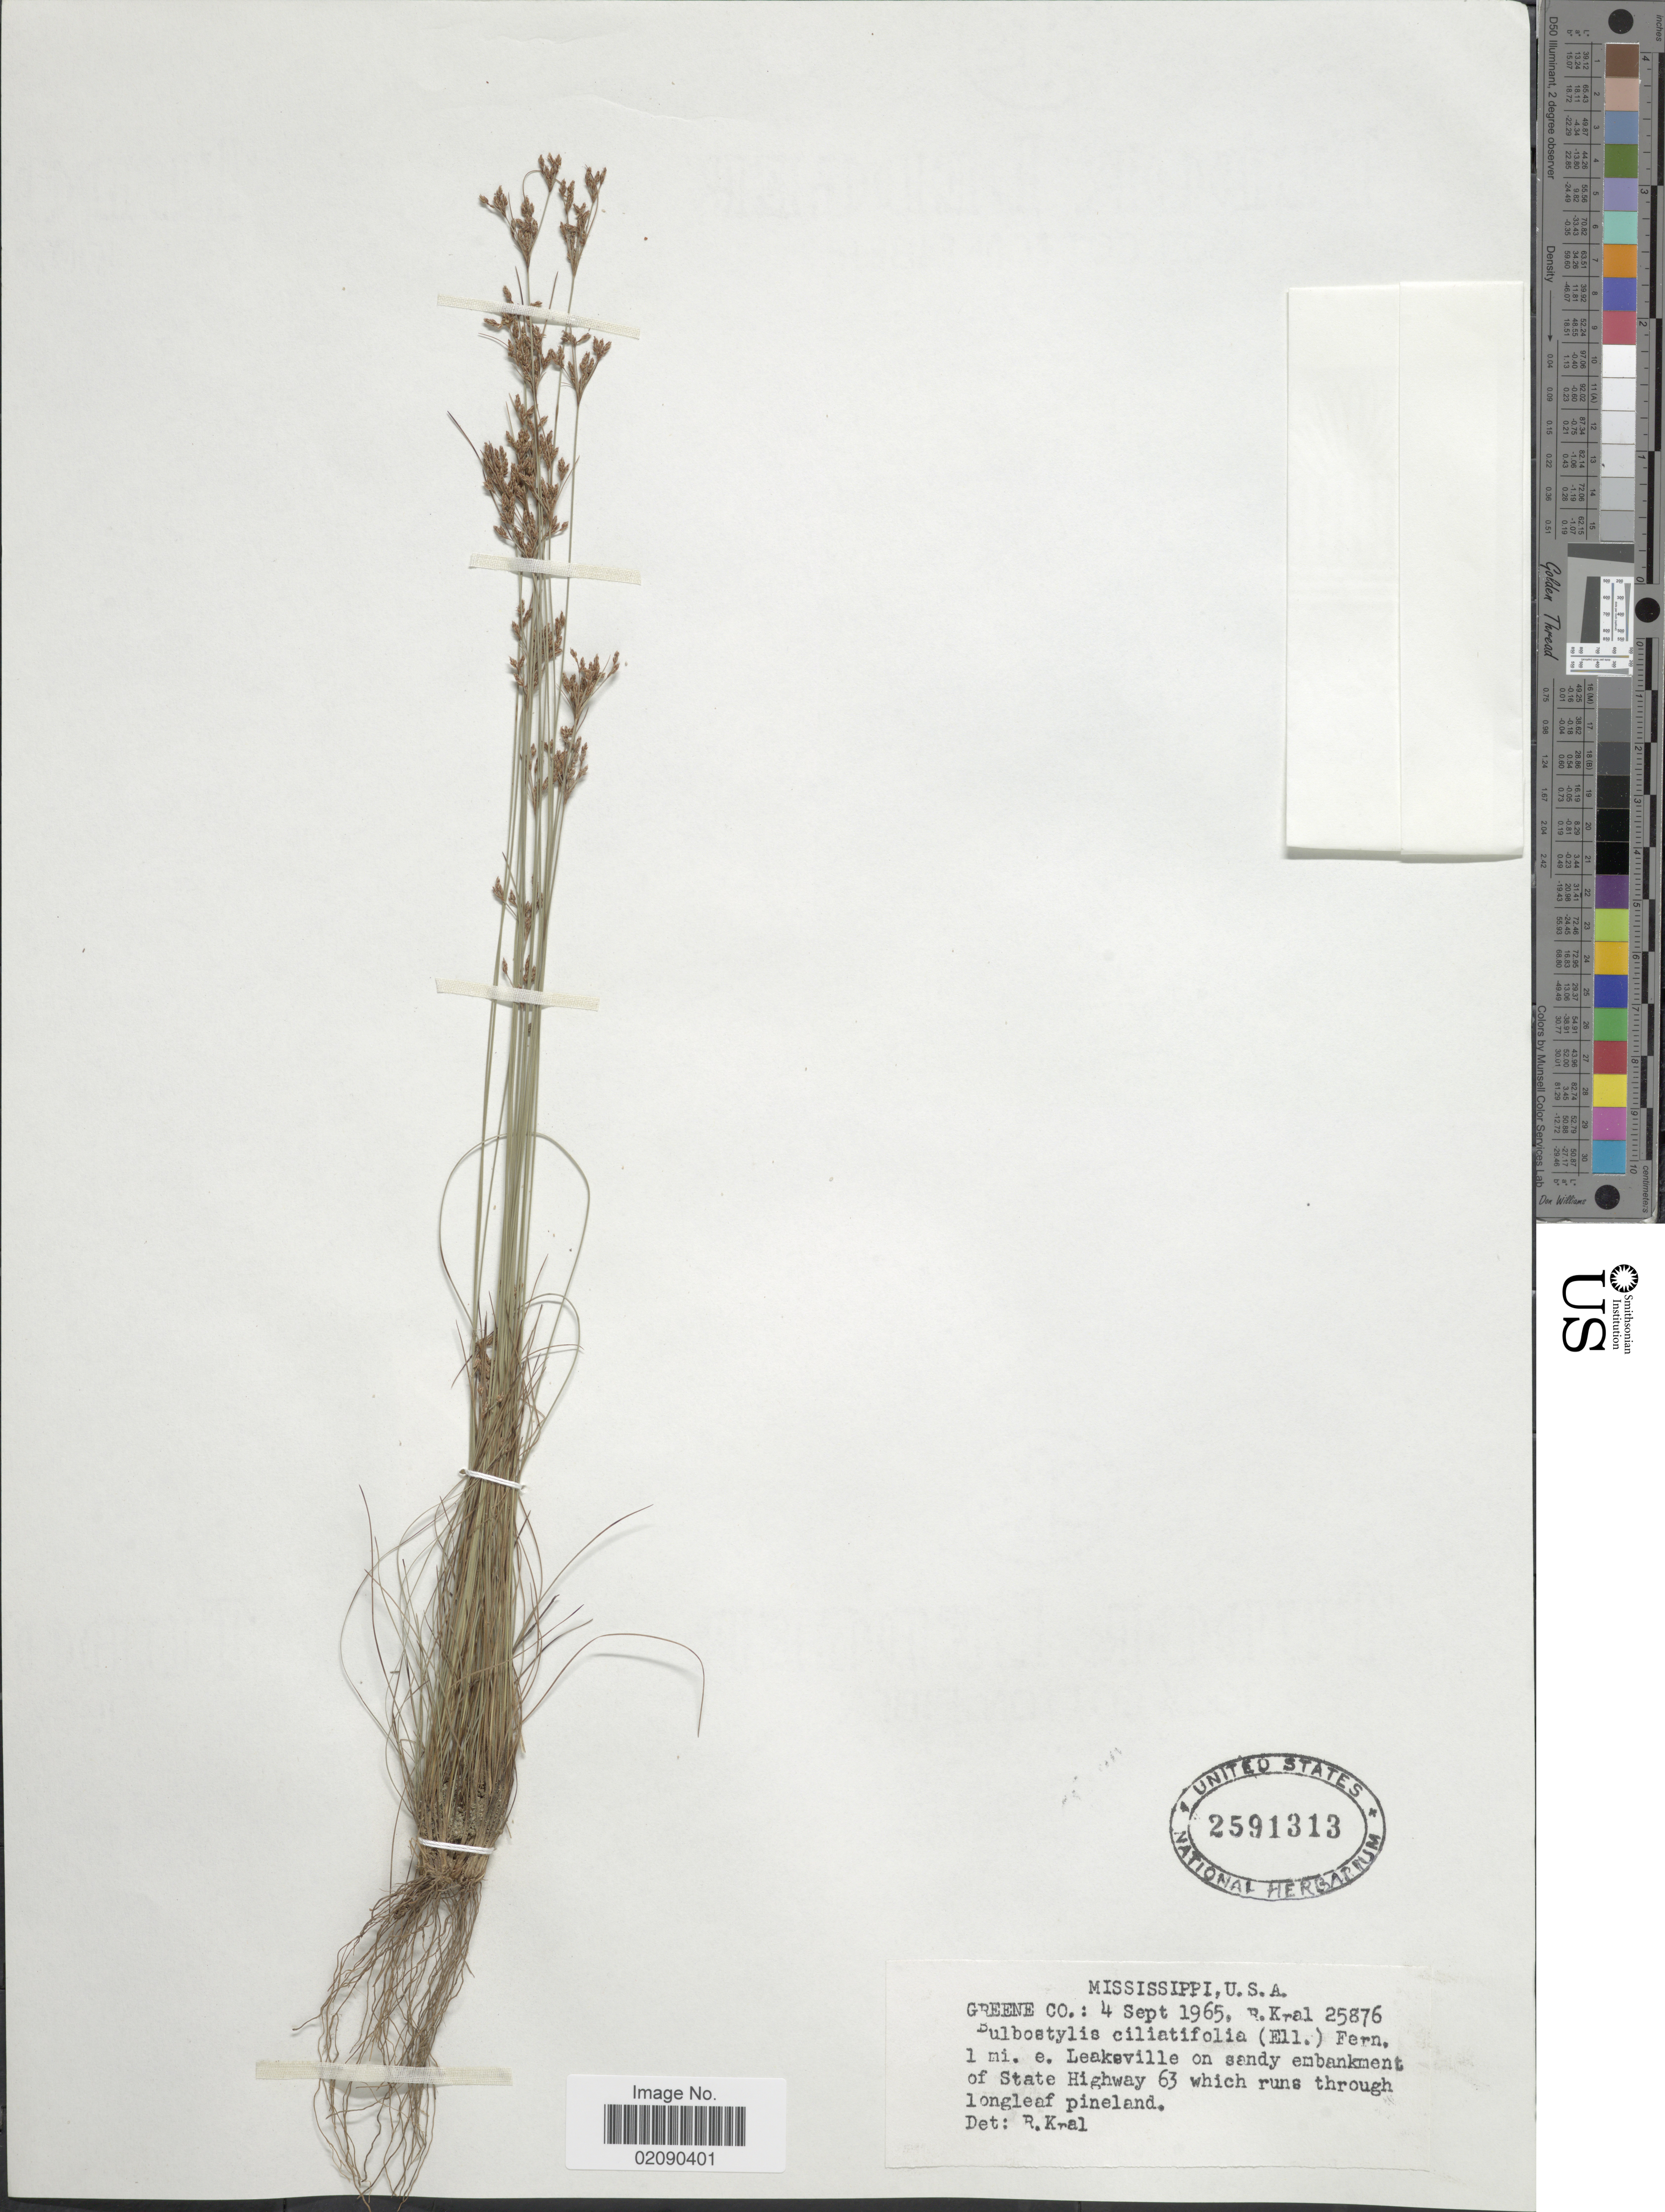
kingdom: Plantae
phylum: Tracheophyta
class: Liliopsida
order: Poales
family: Cyperaceae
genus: Bulbostylis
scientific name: Bulbostylis ciliatifolia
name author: (Elliott) Fernald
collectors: R. Kral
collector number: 25876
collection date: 1965-09-04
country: United States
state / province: Mississippi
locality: Greene Co; 1 mi e Leaksville on sandy embankment of State Highway 63 which runs through longleaf pineland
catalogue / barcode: US 2591313